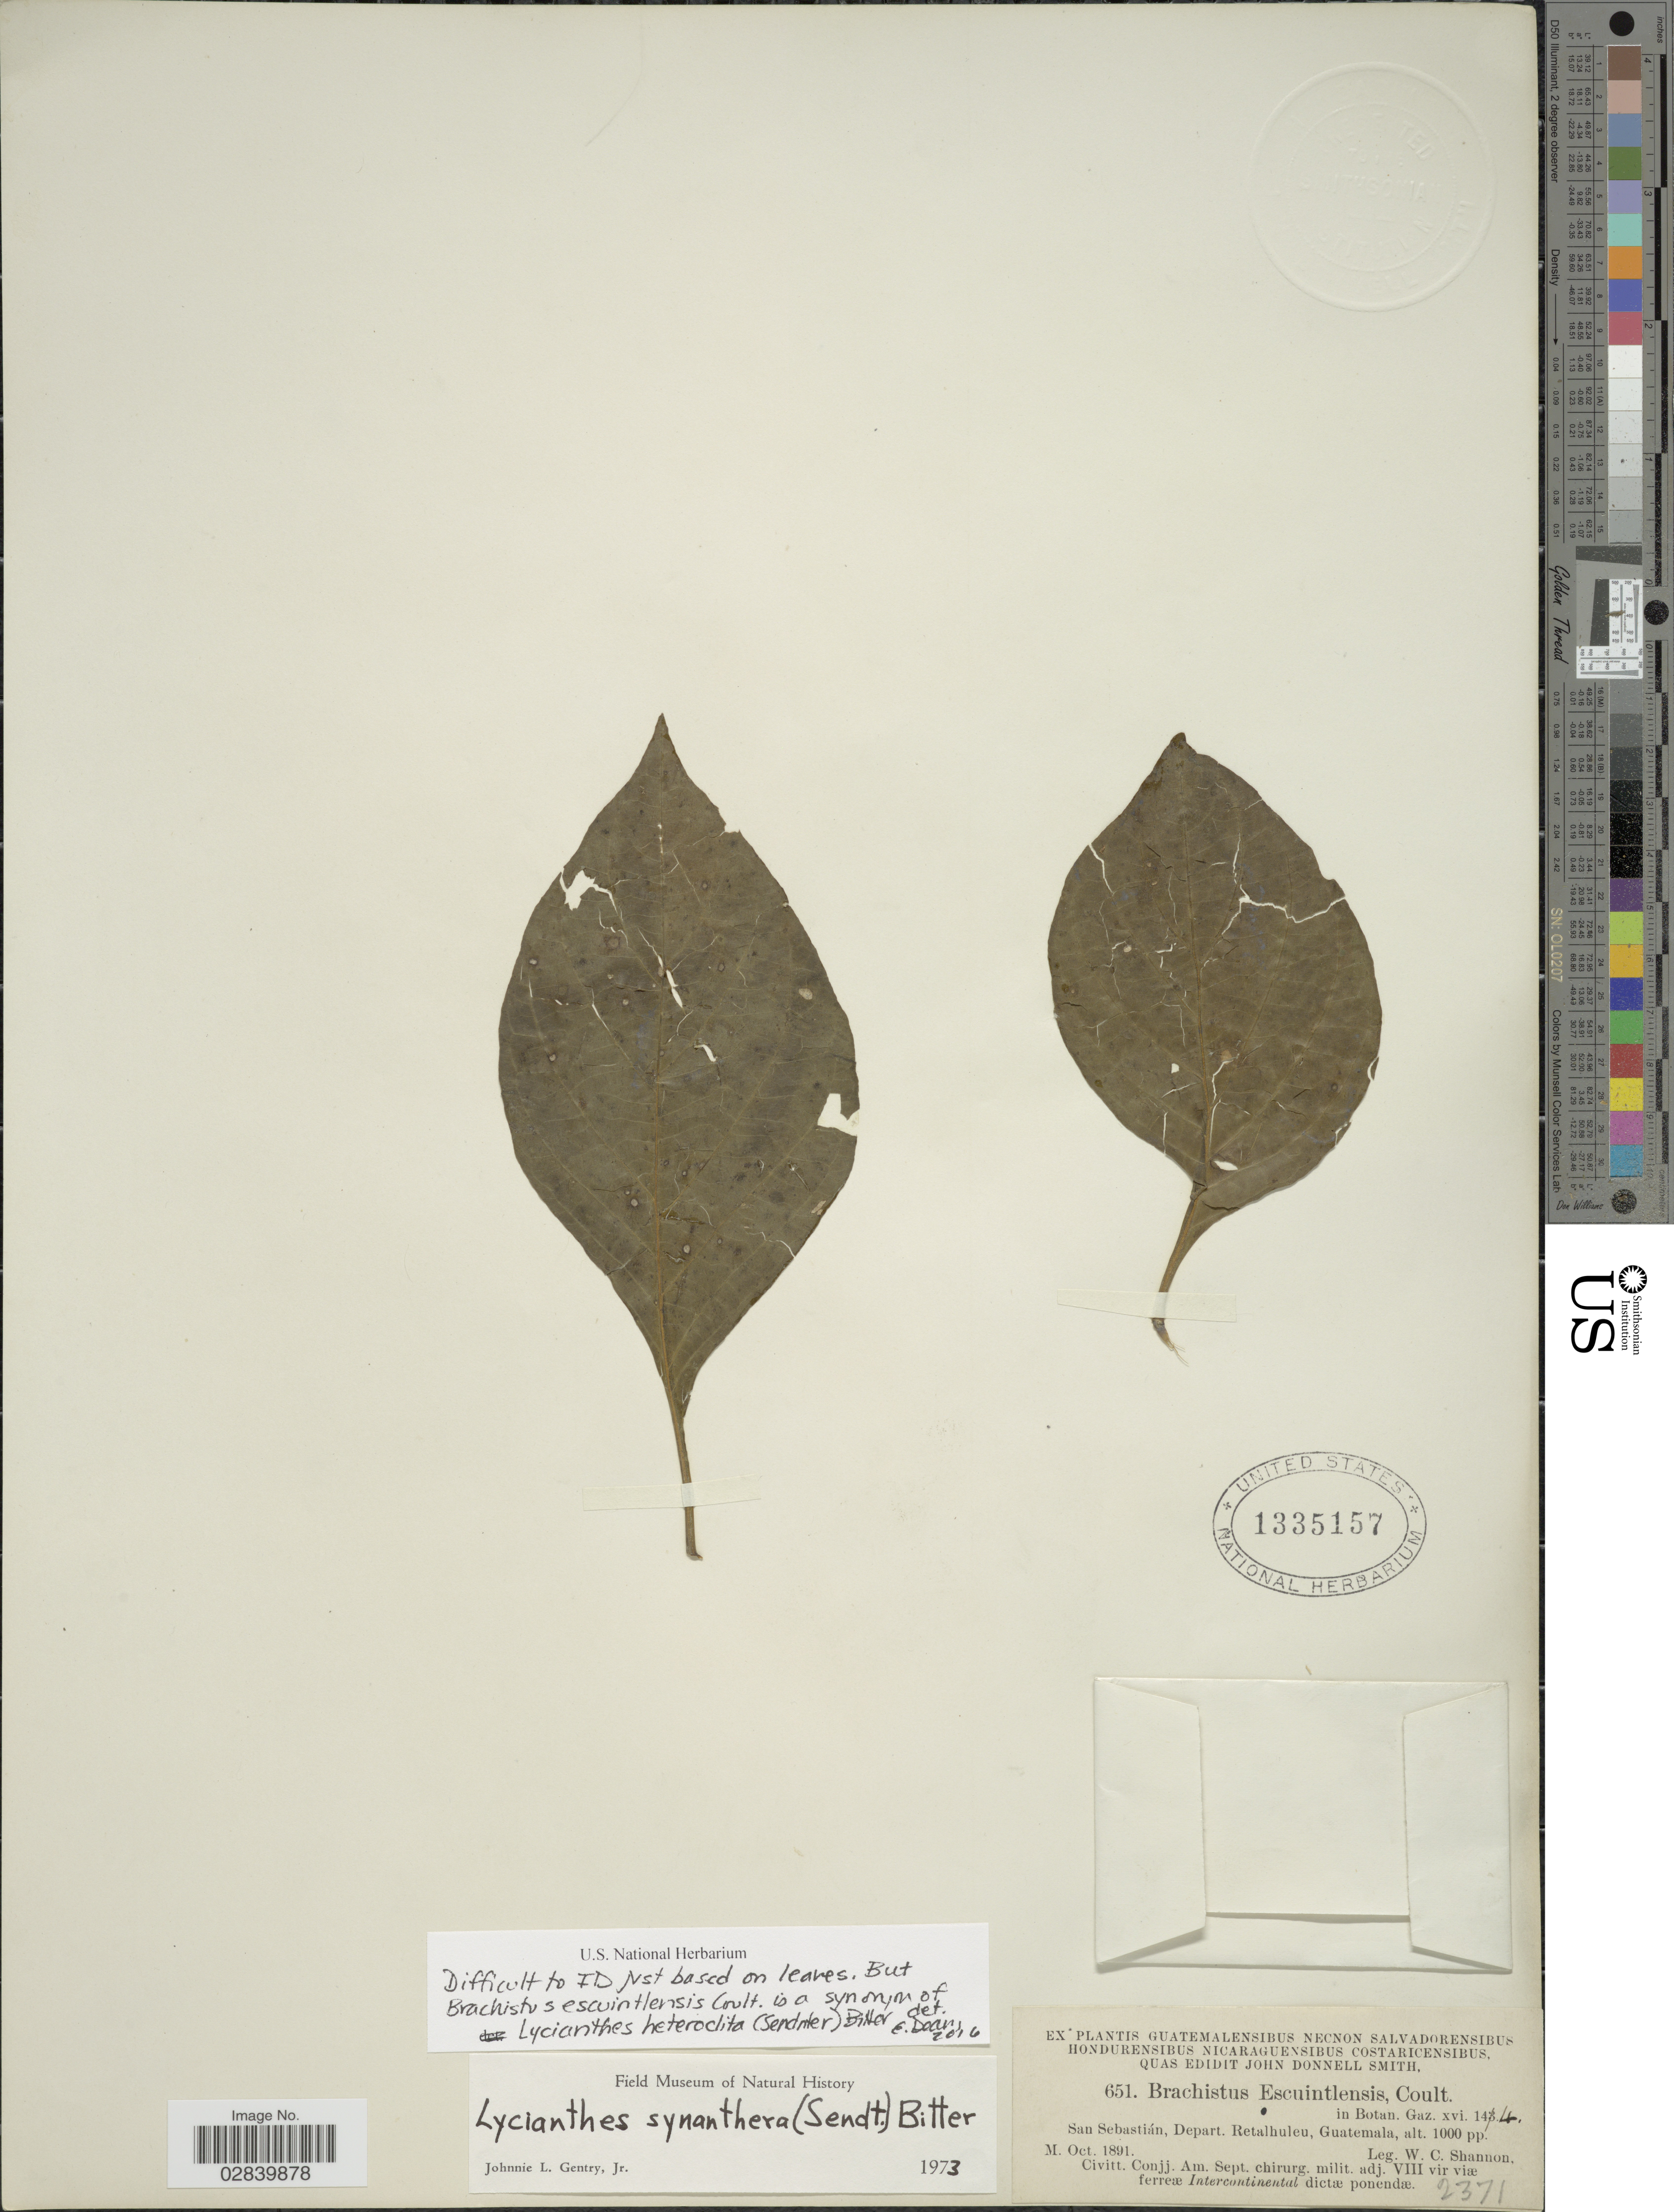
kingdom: Plantae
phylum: Tracheophyta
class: Magnoliopsida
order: Solanales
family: Solanaceae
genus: Lycianthes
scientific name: Lycianthes heteroclita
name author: (Sendtn.) Bitter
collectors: W. C. Shannon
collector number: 651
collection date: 1891-10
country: Guatemala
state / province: Retalhuleu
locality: San Sebastián, Depart. Retalhuleu.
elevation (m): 305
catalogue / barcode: US 1335157